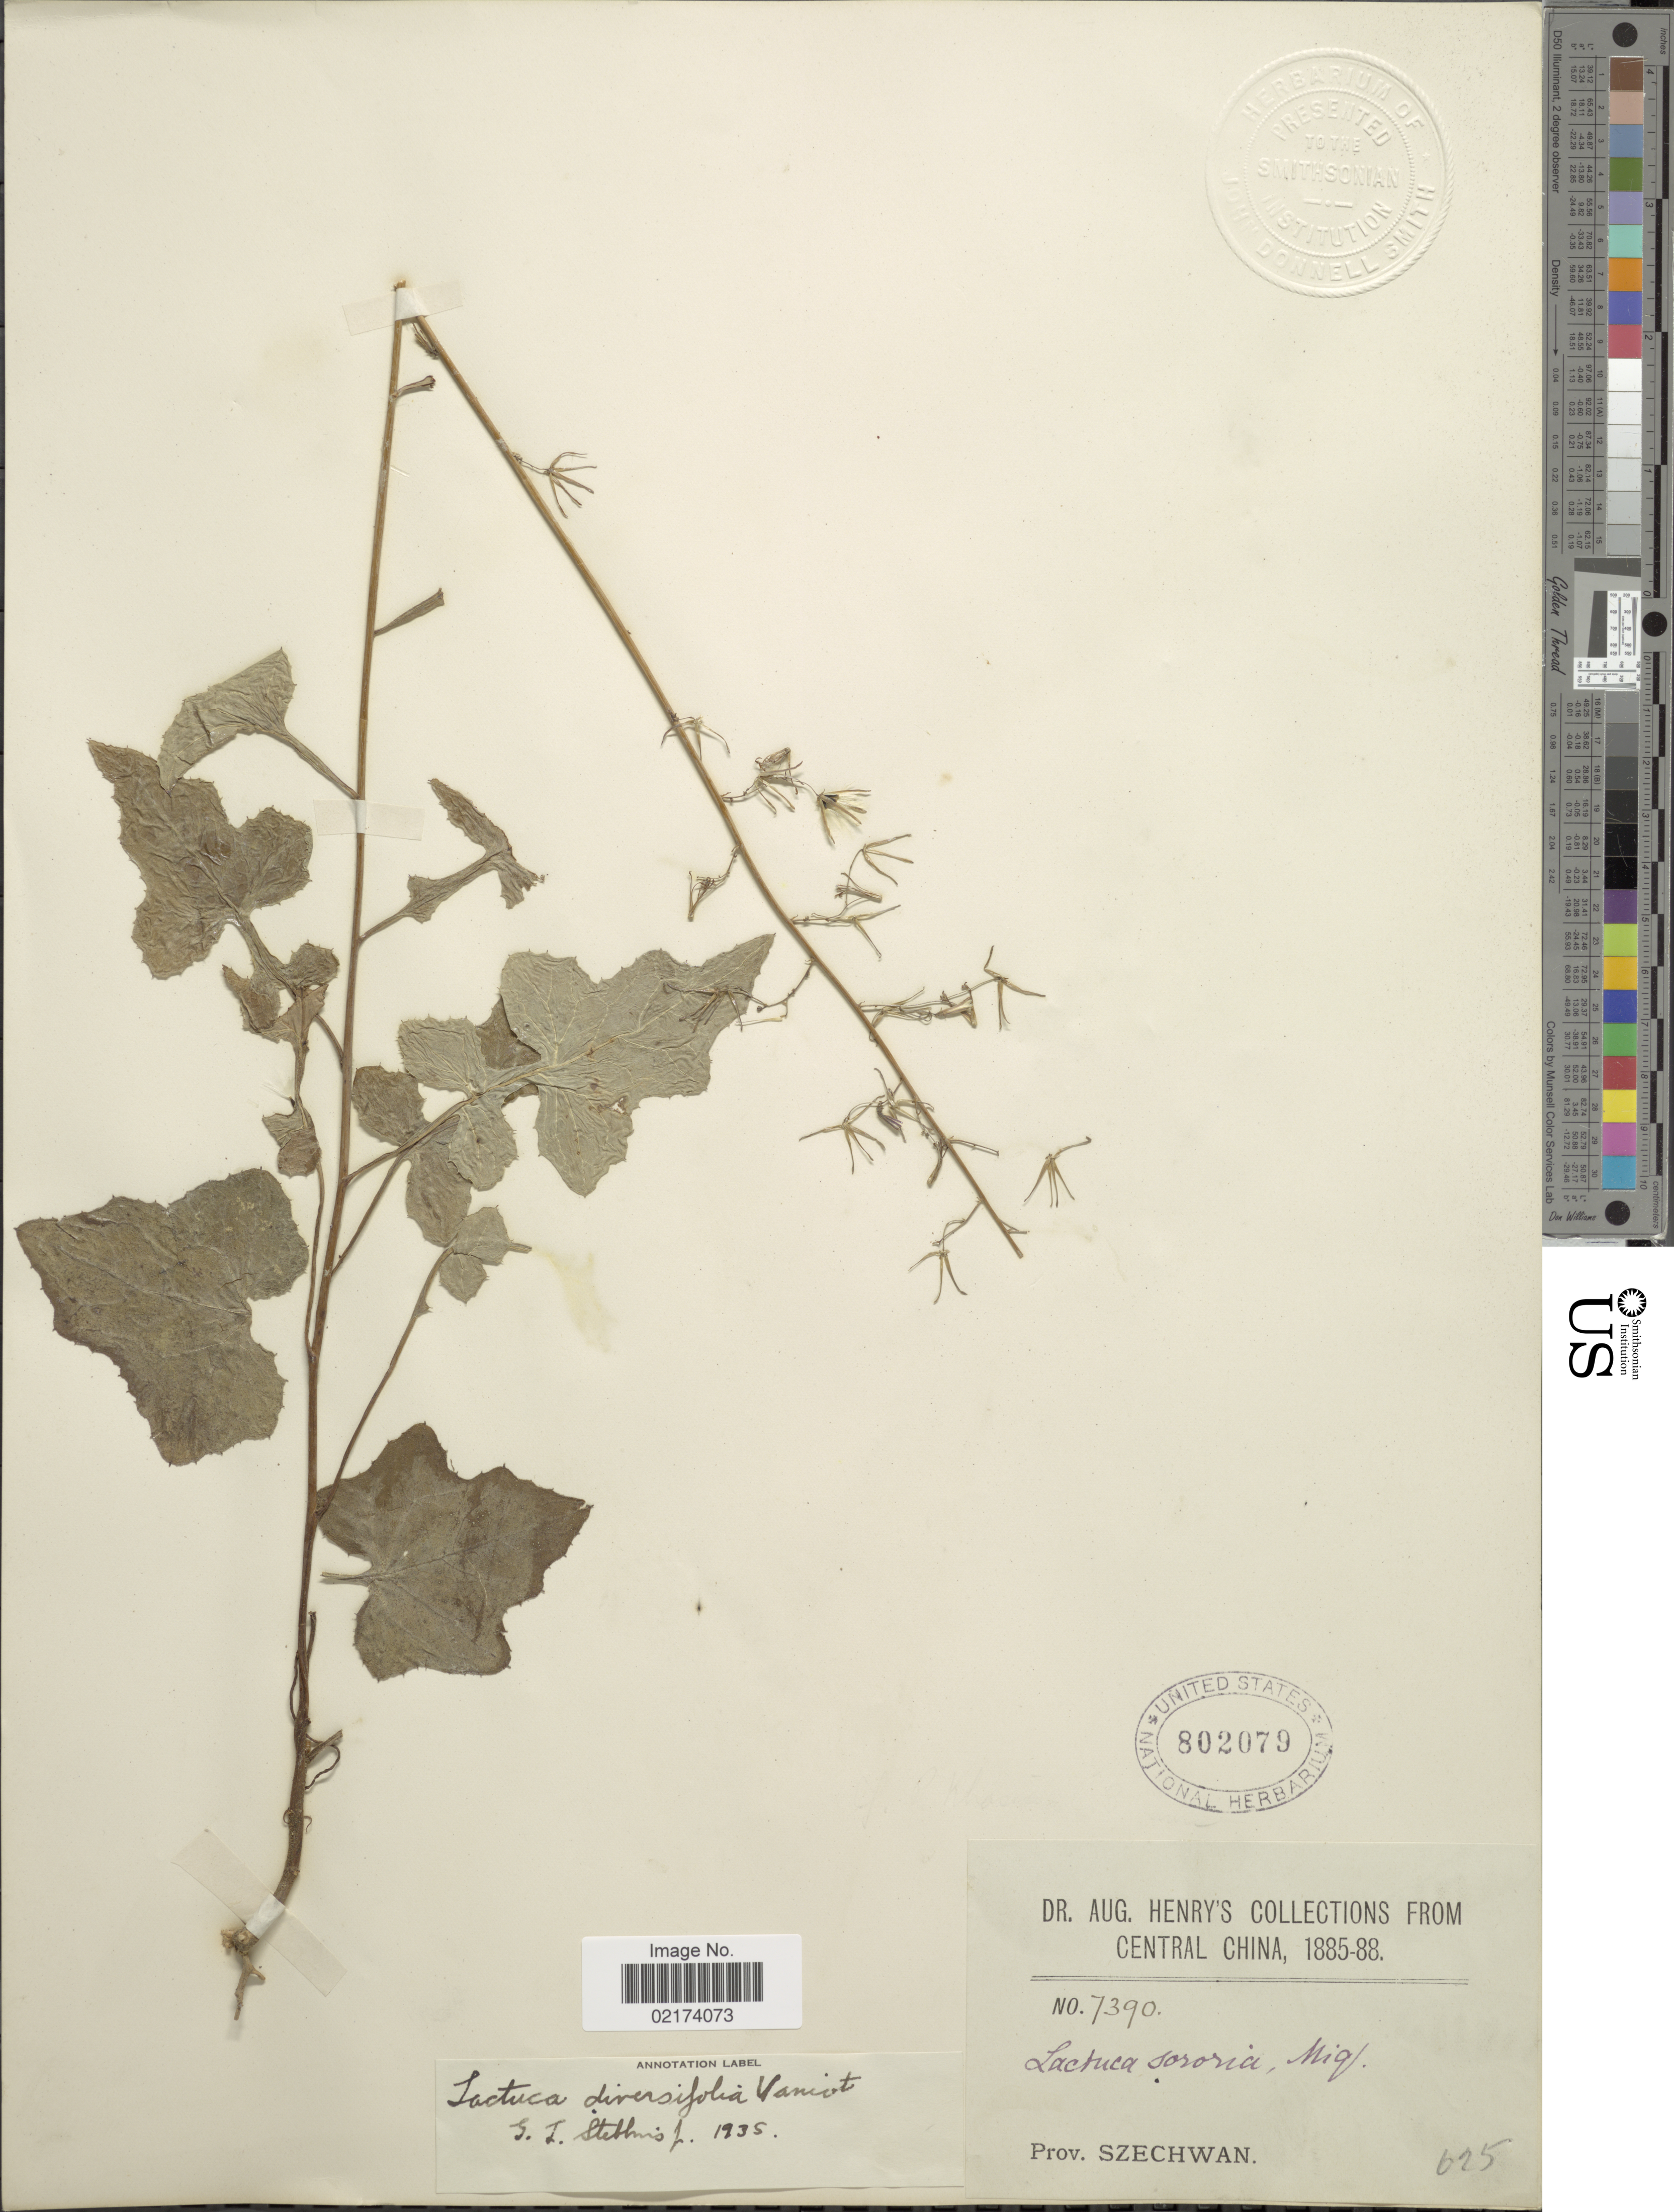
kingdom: Plantae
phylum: Tracheophyta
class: Magnoliopsida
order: Asterales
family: Asteraceae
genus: Paraprenanthes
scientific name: Paraprenanthes sororia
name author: (Miq.) C. Shih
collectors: A. Henry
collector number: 7390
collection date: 1885/1888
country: China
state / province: Sichuan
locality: Central China, Prov. Szechwan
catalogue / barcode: US 802079